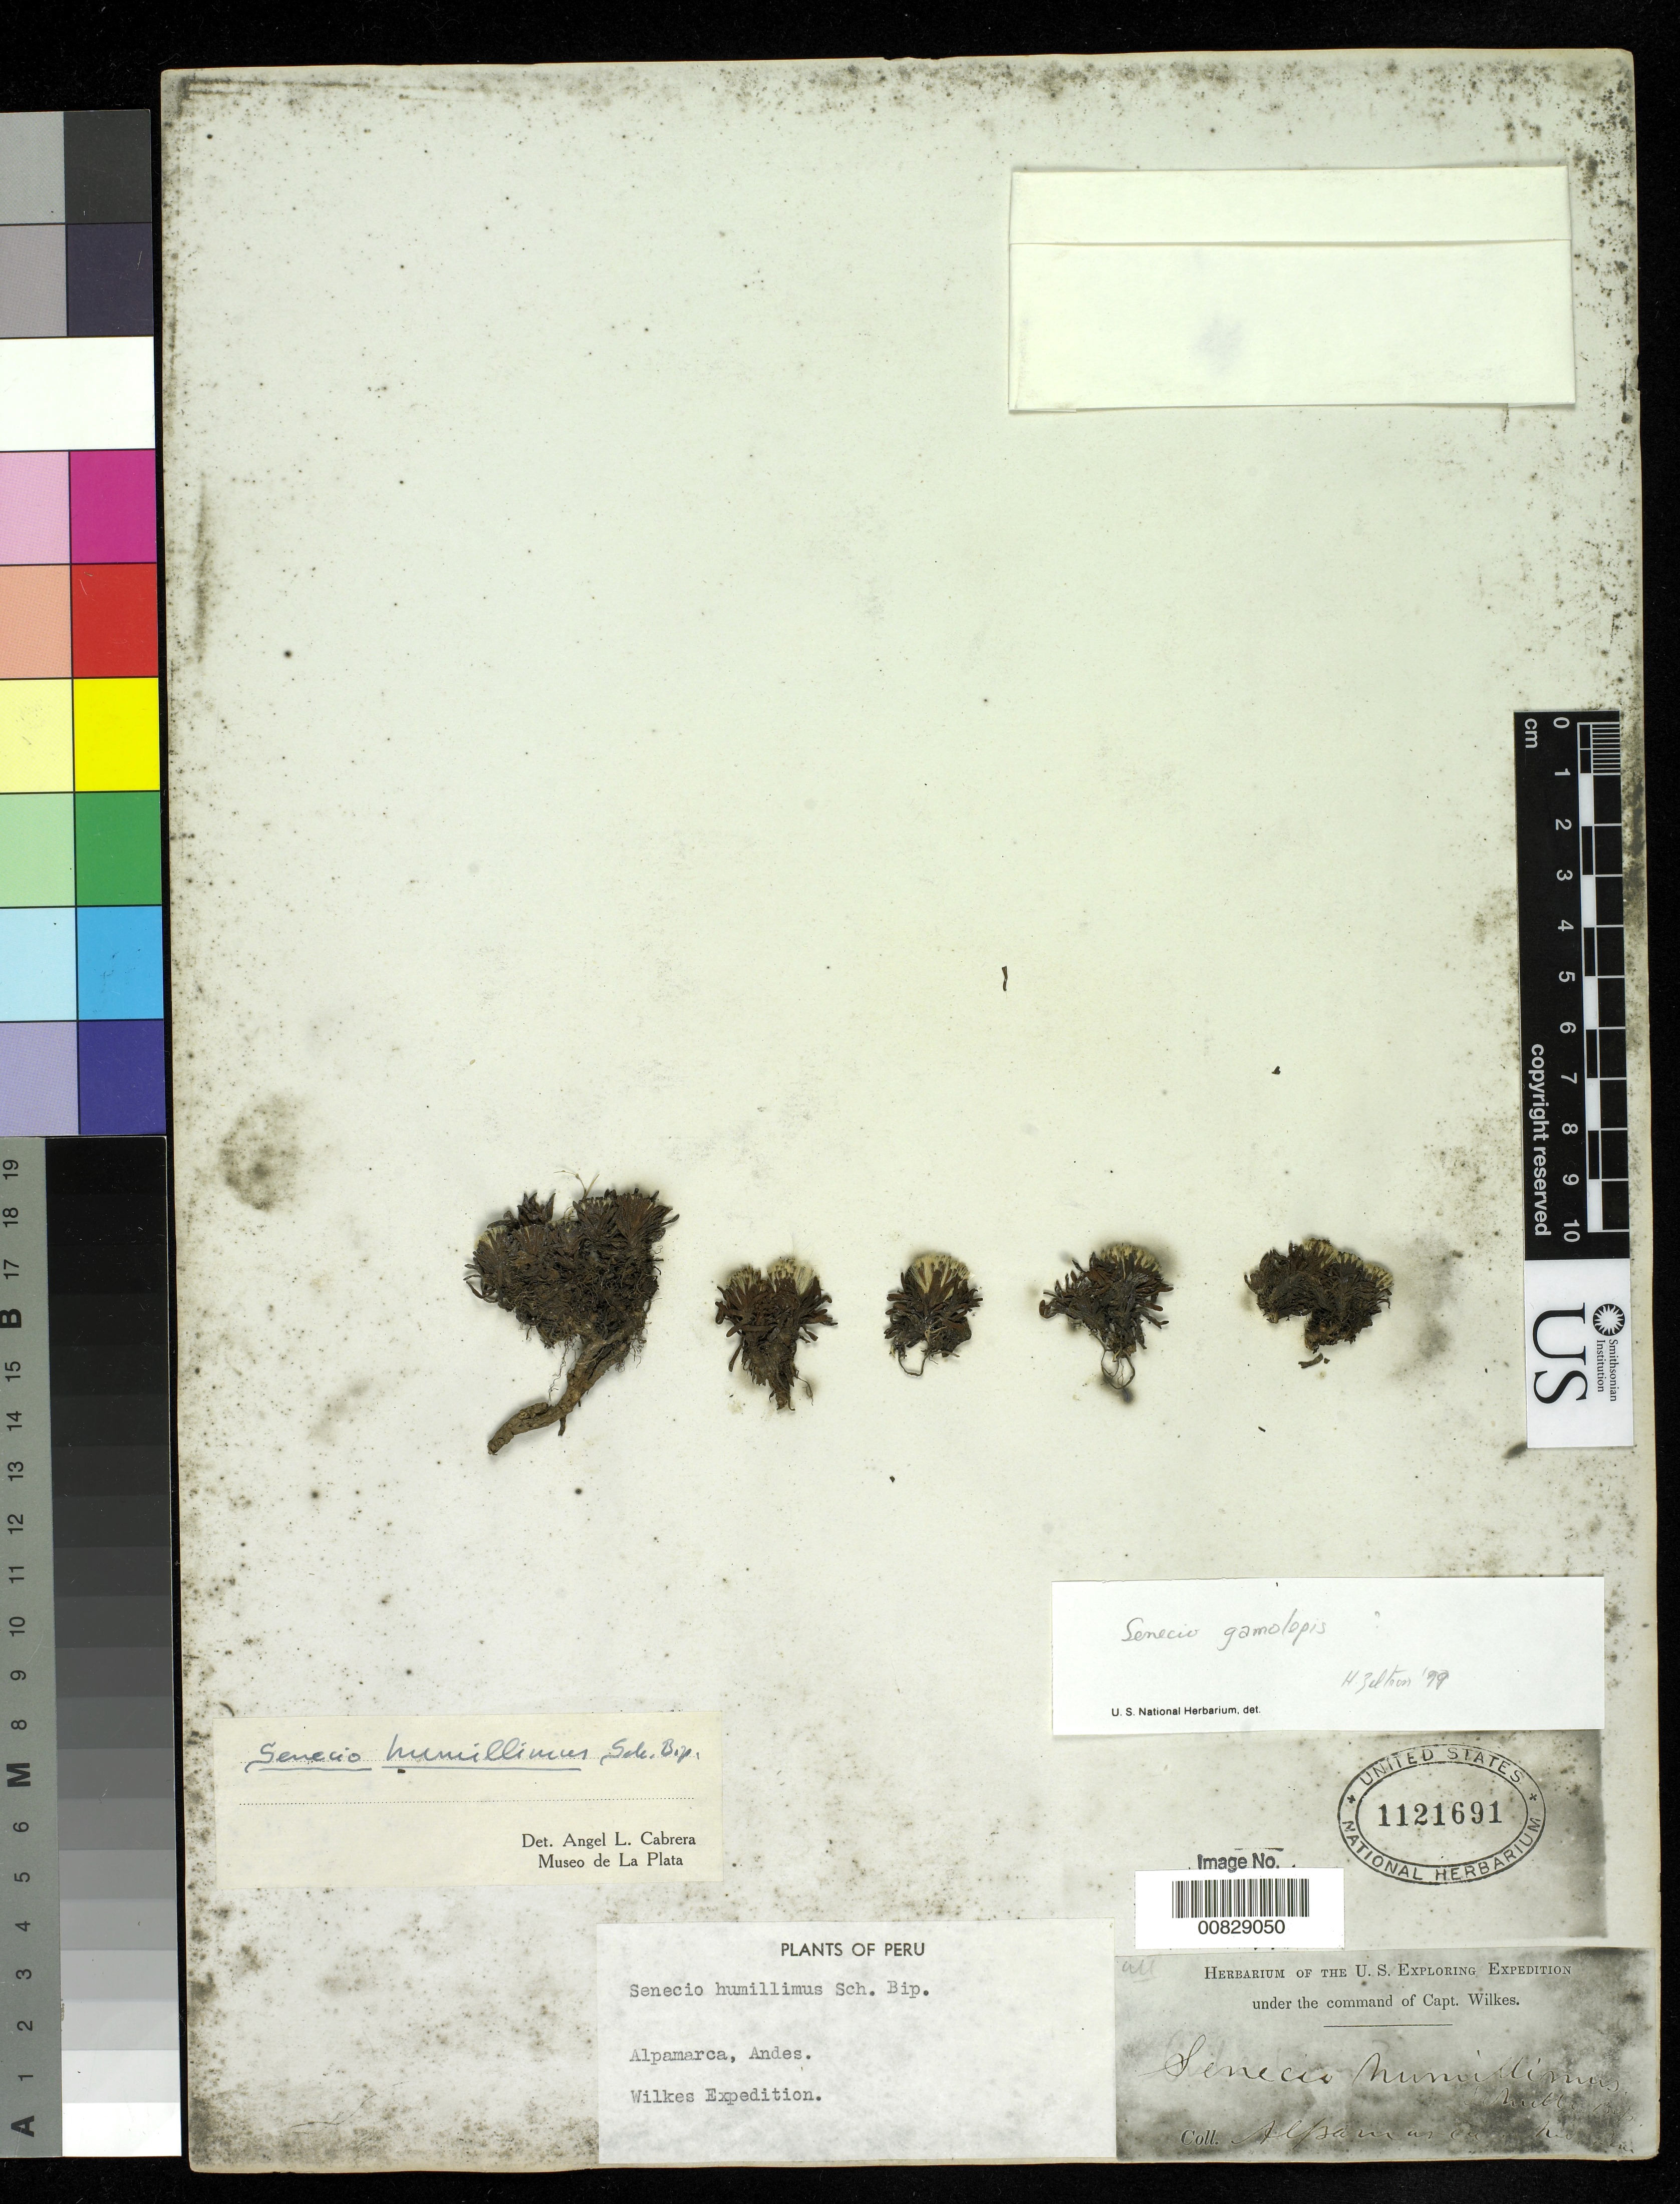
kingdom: Plantae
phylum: Tracheophyta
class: Magnoliopsida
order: Asterales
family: Asteraceae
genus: Senecio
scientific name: Senecio humillimus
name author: Sch. Bip.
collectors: Wilkes Explor. Exped.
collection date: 1838/1842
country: Peru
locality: Alpamarca, Andes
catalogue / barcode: US 1121691